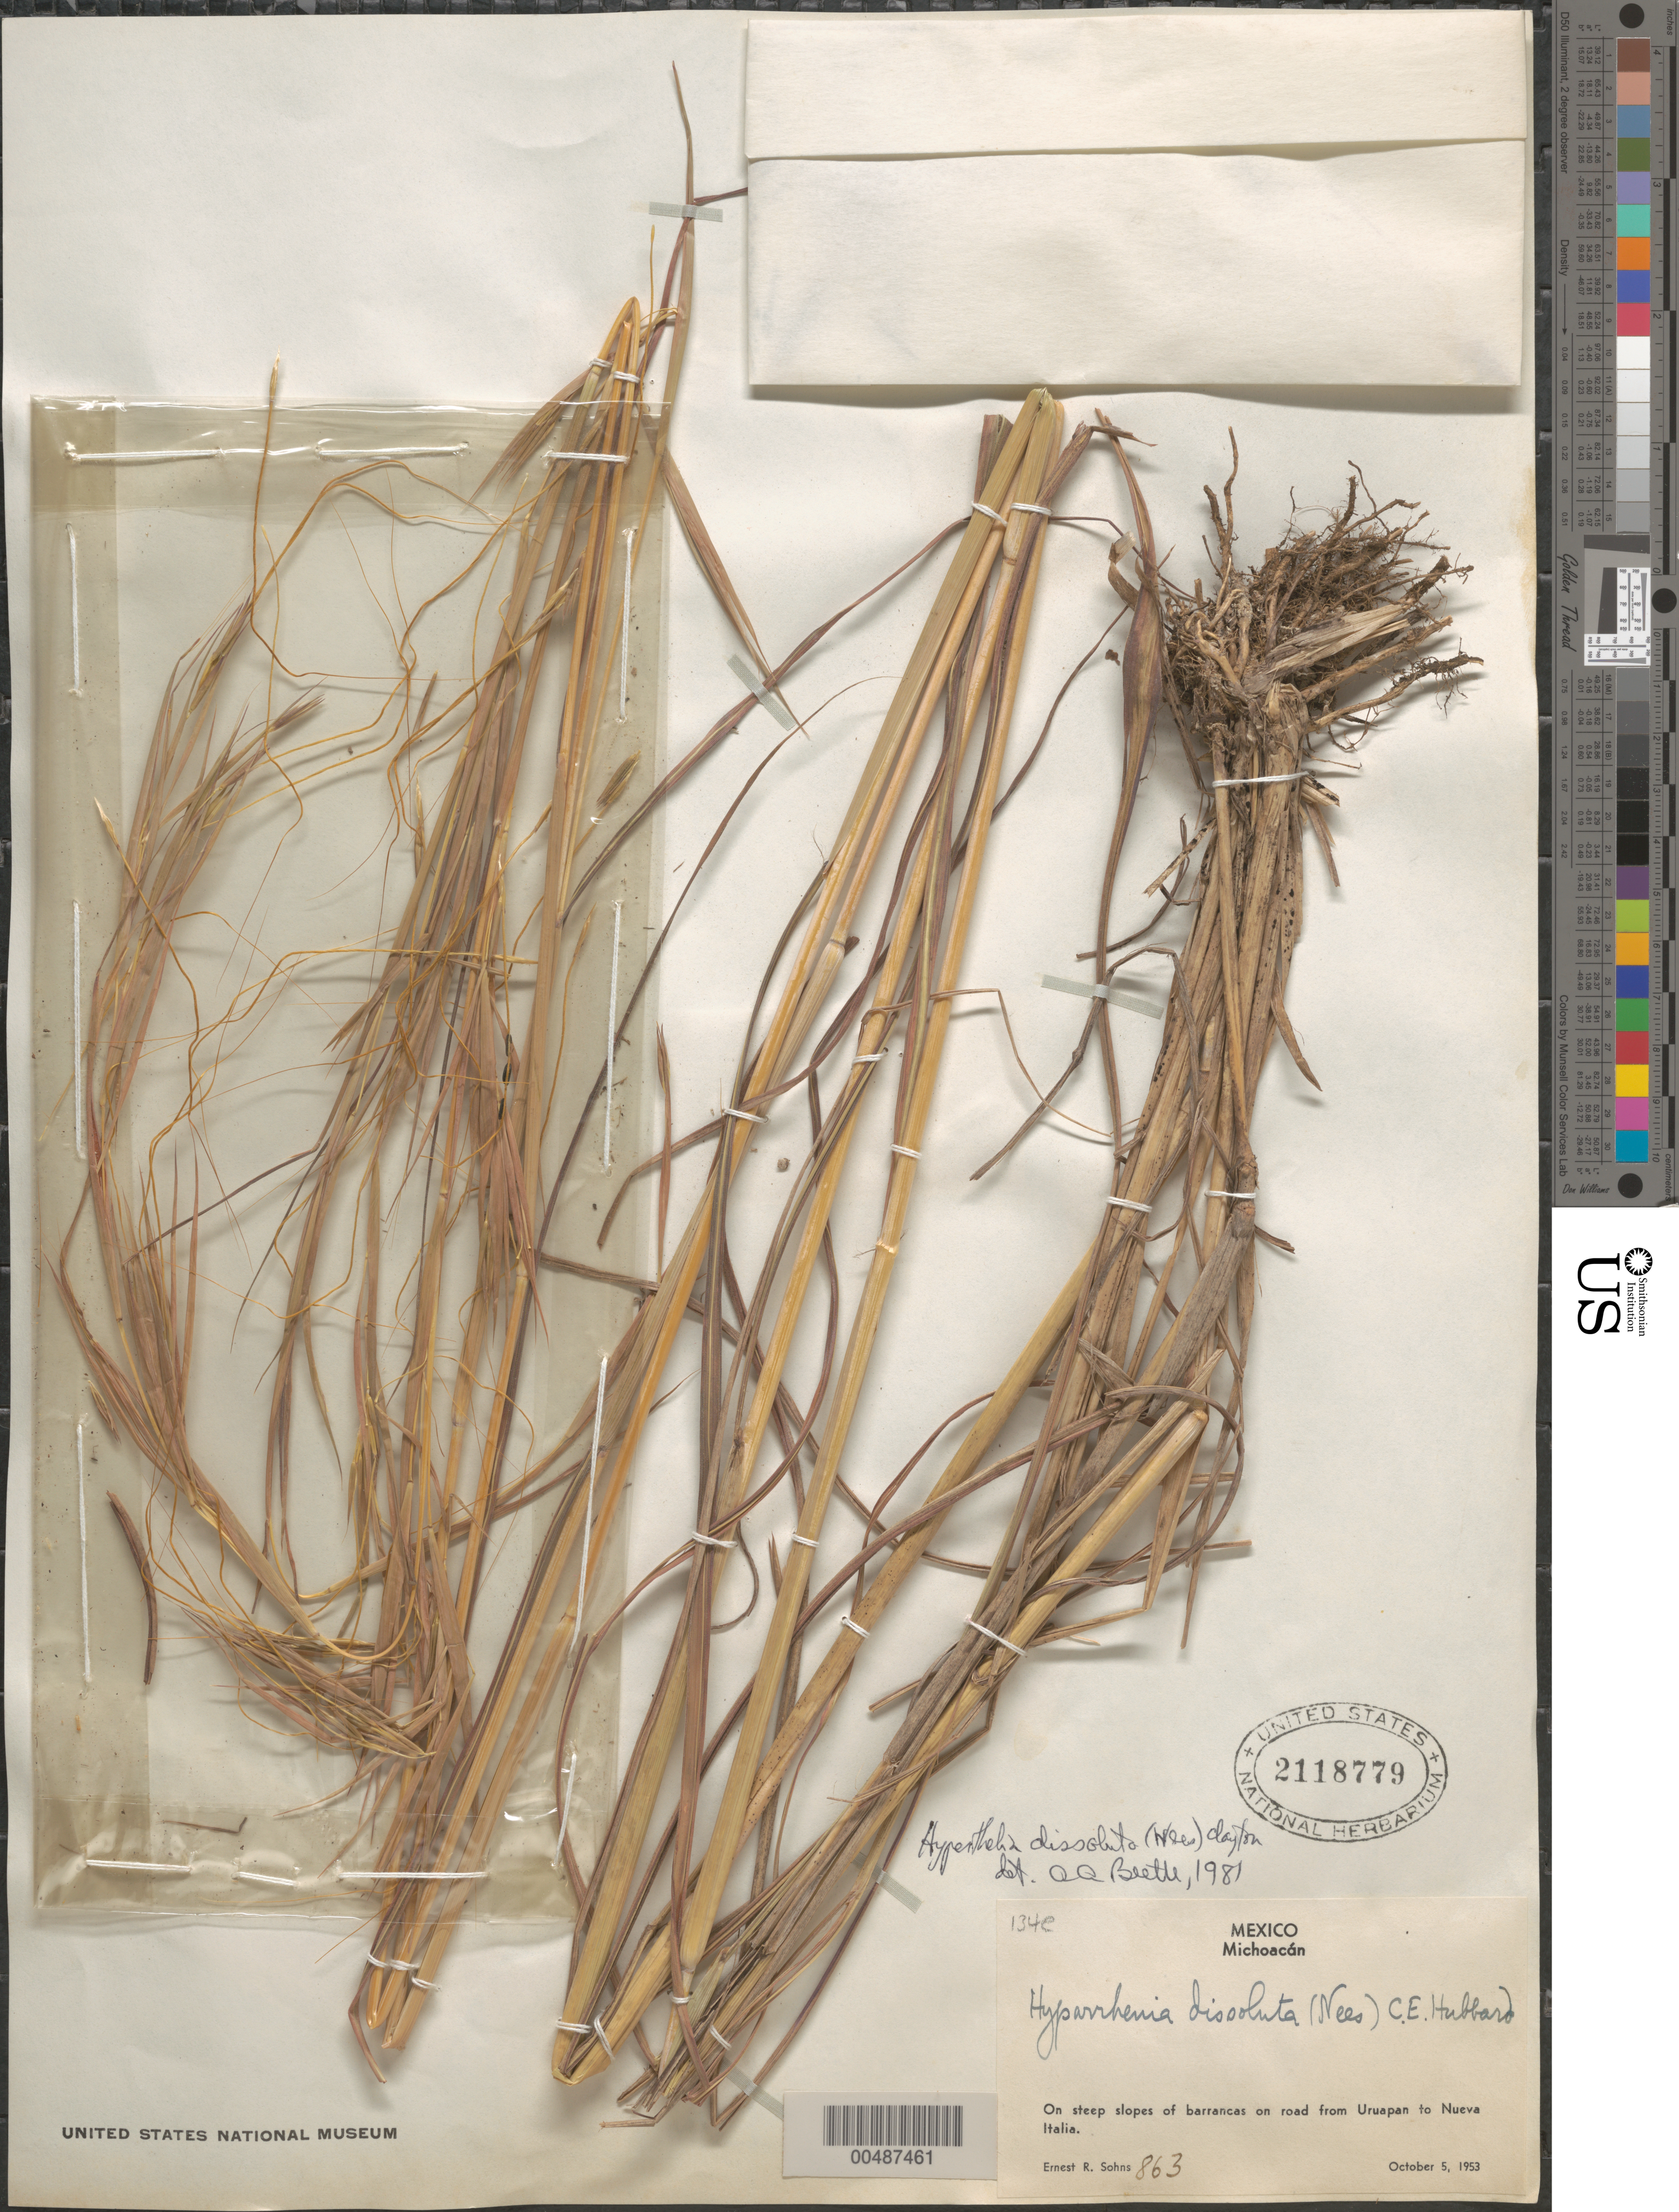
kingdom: Plantae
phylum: Tracheophyta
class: Liliopsida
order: Poales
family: Poaceae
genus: Hyperthelia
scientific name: Hyperthelia dissoluta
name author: (Nees ex Steud.) Clayton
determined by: Beetle, Alan A.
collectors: E. R. Sohns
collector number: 863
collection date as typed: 5 Oct 1953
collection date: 1953-10-05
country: Mexico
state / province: Michoacán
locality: On rd from Uruapan to Nueva Italia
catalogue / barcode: US 2118779